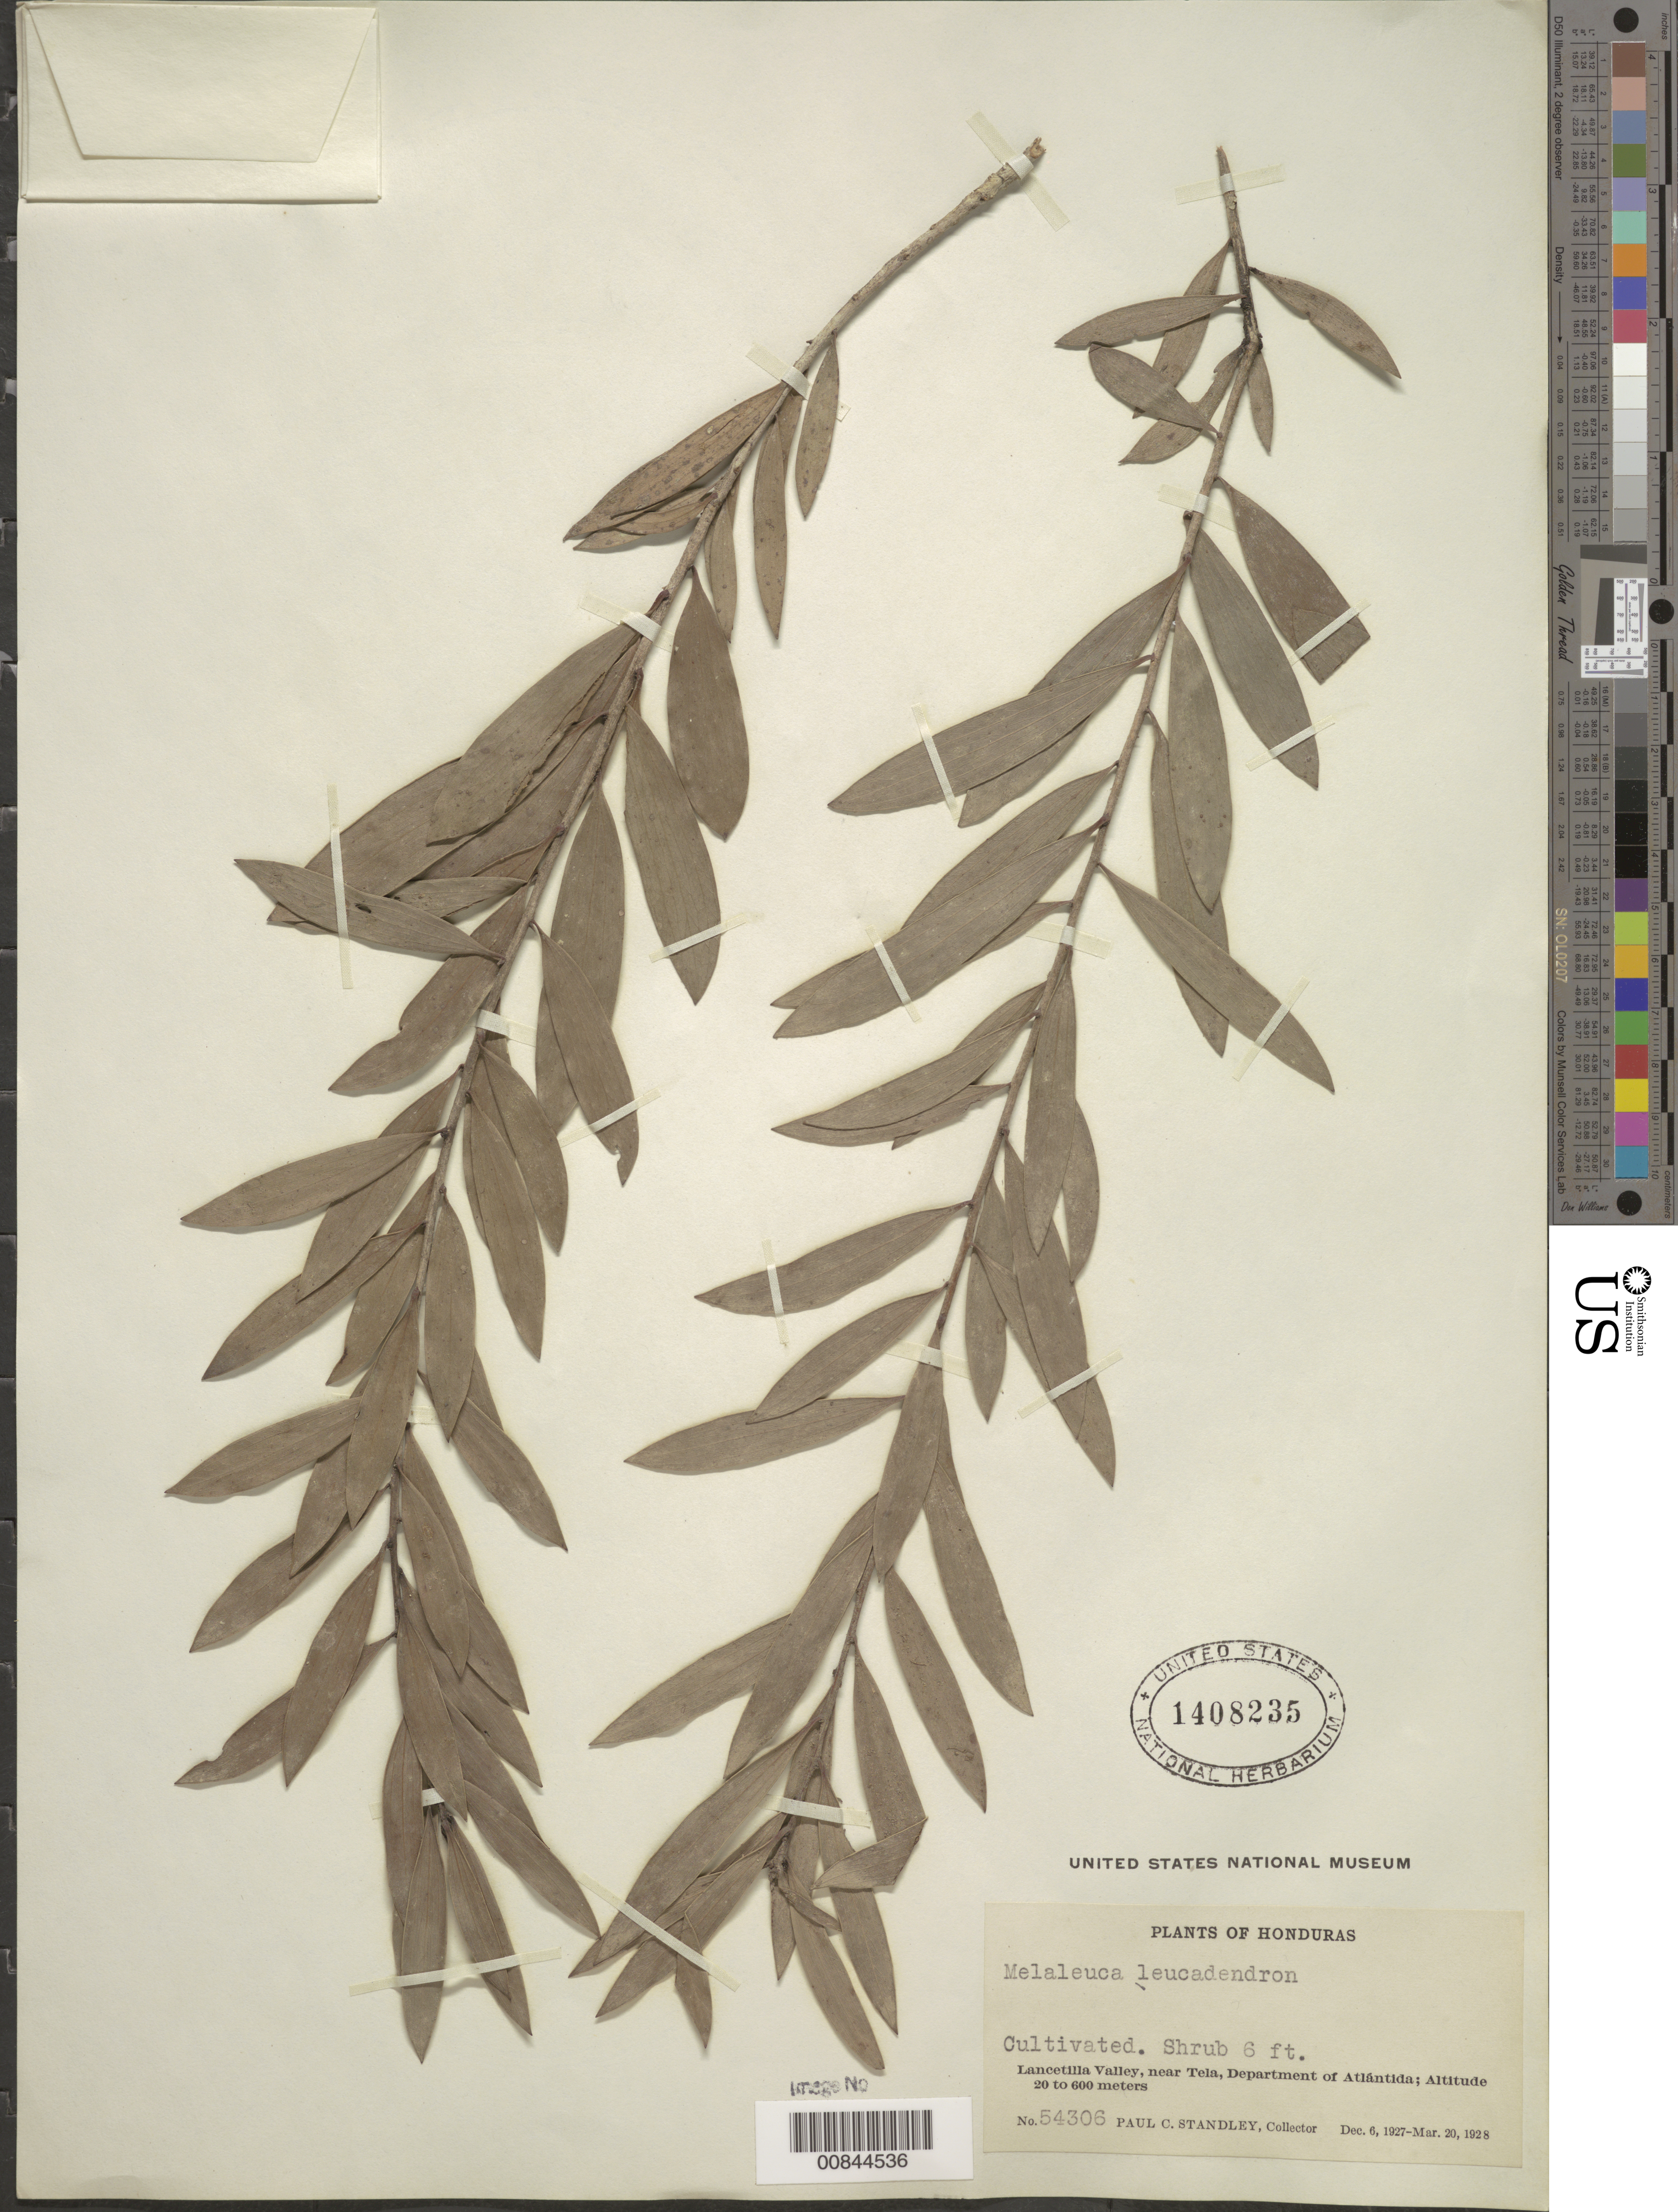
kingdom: Plantae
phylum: Tracheophyta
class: Magnoliopsida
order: Myrtales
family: Myrtaceae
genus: Melaleuca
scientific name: Melaleuca leucadendra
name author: (L.) L.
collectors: P. C. Standley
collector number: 54306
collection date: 1927-12-06/1928-03-20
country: Honduras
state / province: Atlántida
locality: Lancetilla Valley, near Tela.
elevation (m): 20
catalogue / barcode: US 1408235